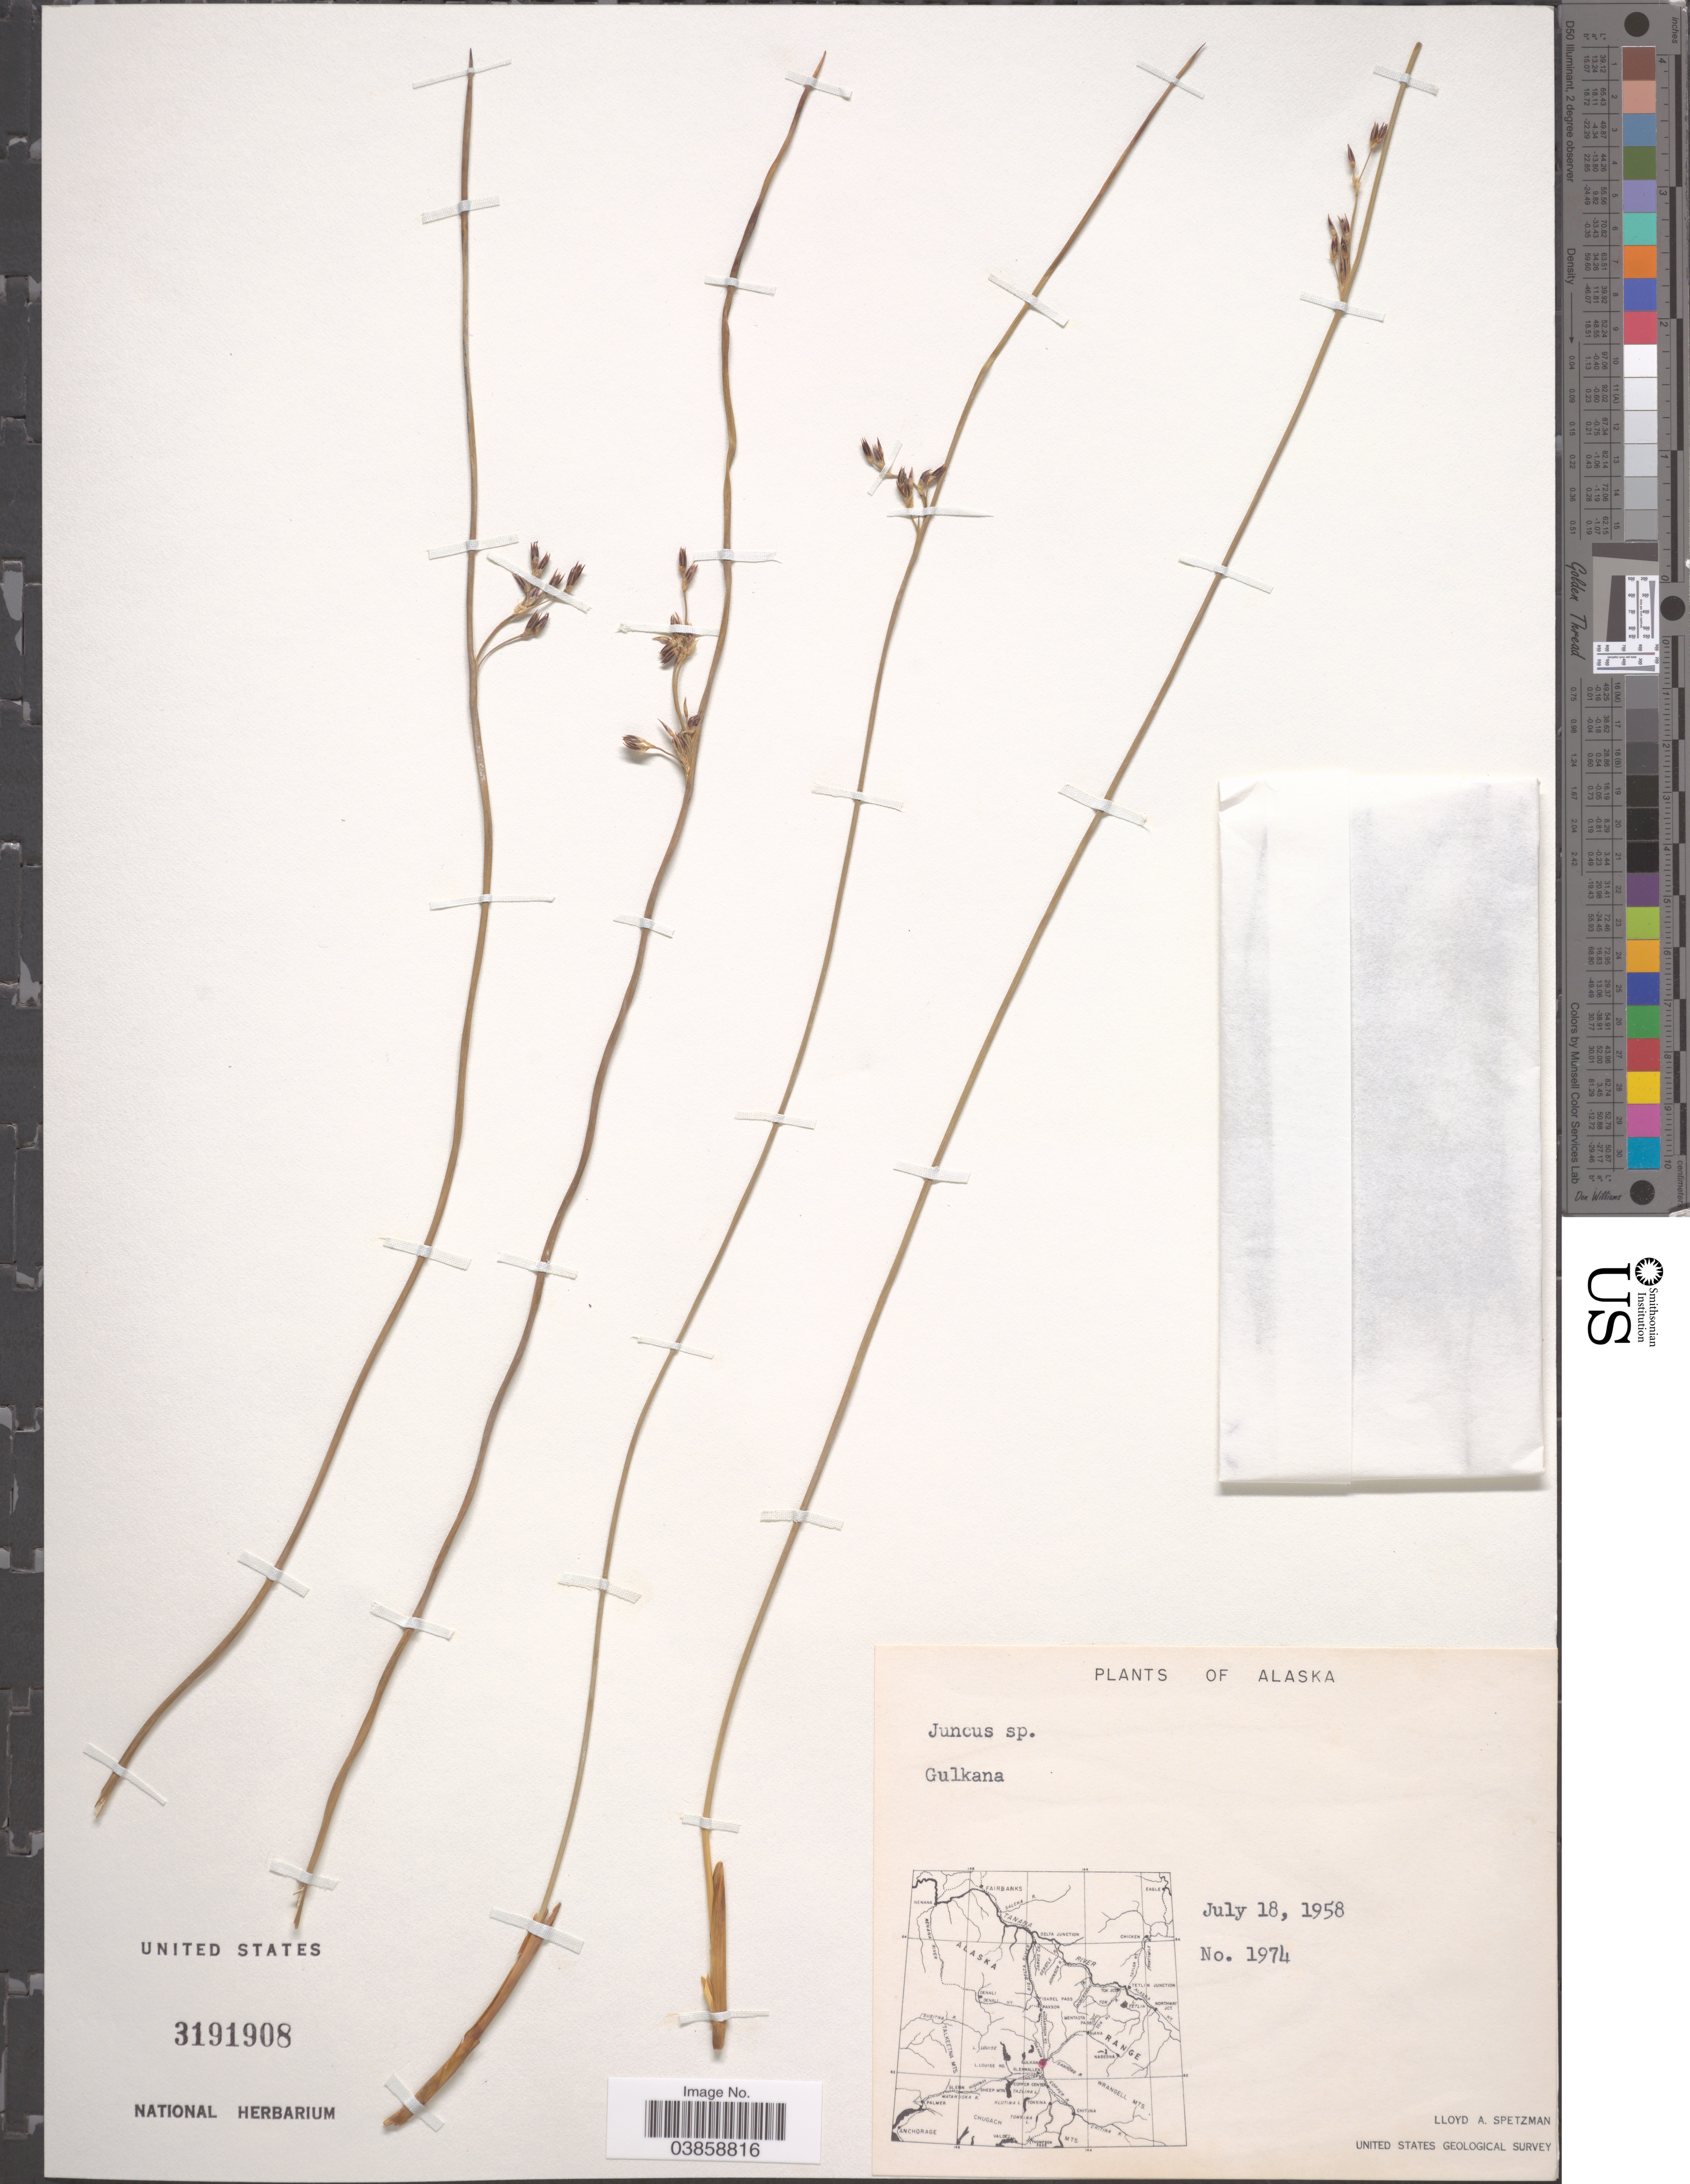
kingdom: Plantae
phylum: Tracheophyta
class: Liliopsida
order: Poales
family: Juncaceae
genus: Juncus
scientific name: Juncus sp.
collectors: L. Spetzman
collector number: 1974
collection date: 1958-07-18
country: United States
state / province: Alaska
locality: Gulkana.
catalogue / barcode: US 3191908